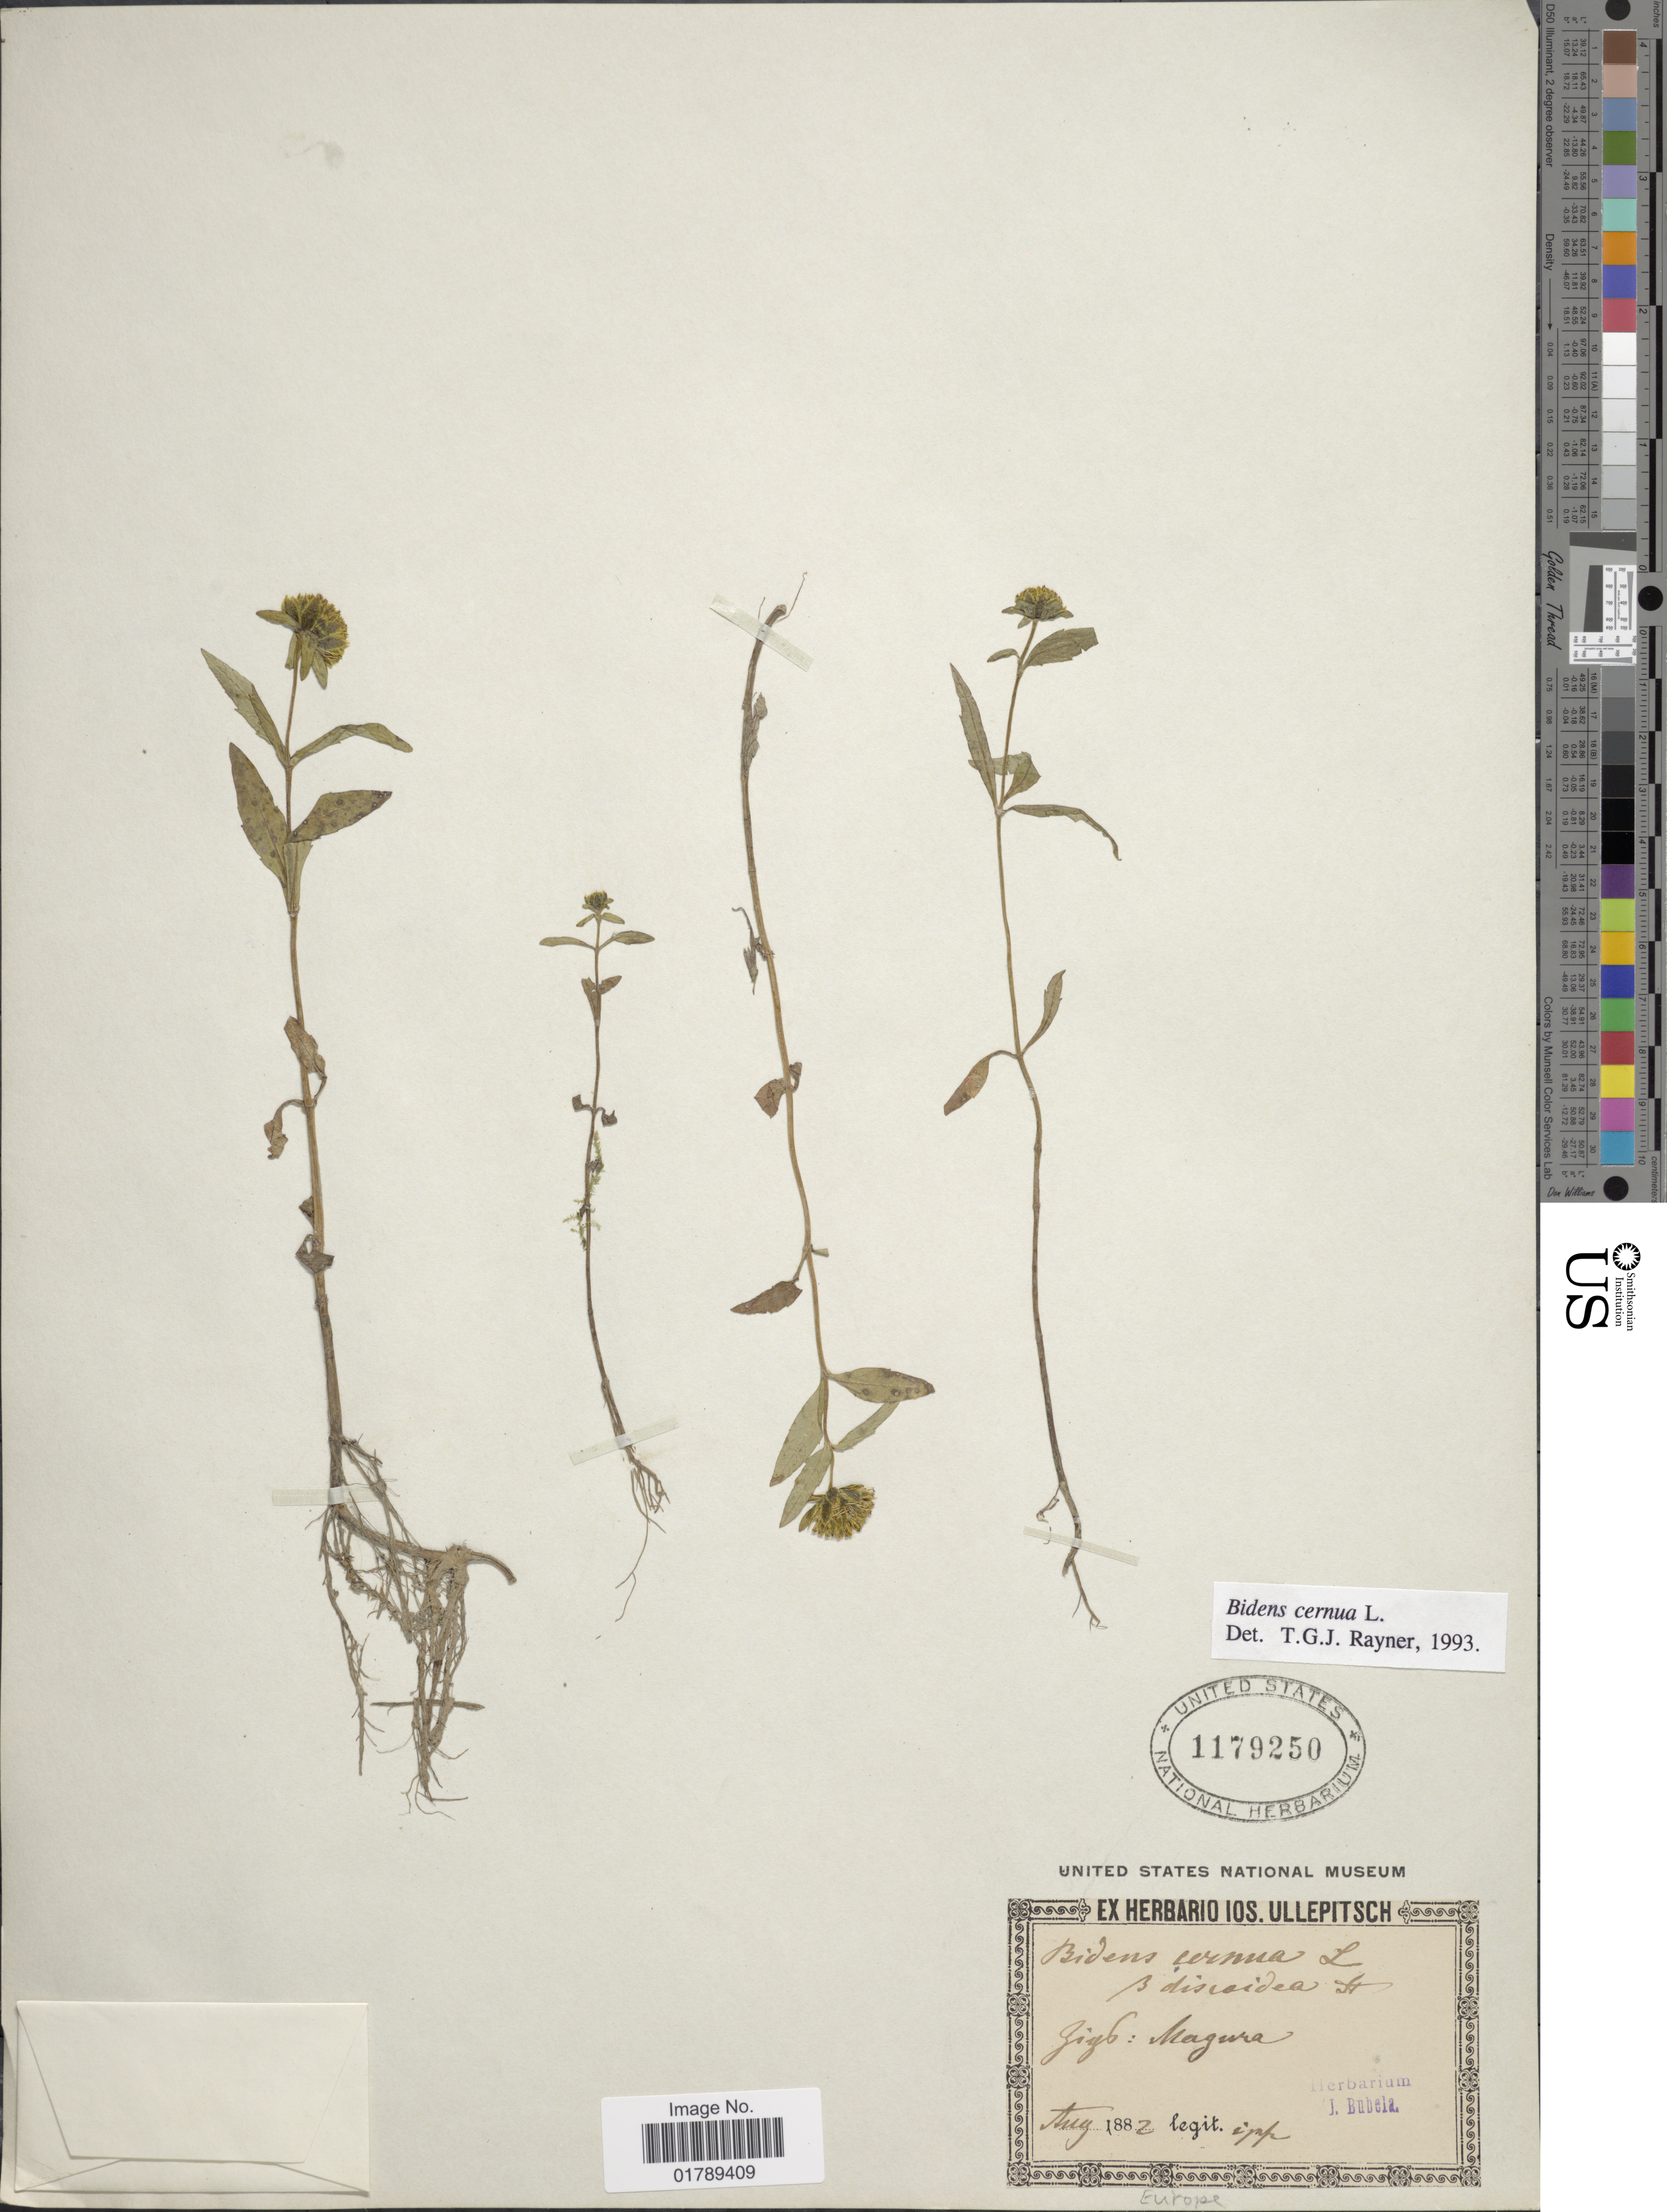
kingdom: Plantae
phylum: Tracheophyta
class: Magnoliopsida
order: Asterales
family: Asteraceae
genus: Bidens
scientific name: Bidens cernua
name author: L.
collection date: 1882-08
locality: Gigs: magura [interpreted]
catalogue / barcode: US 1179250